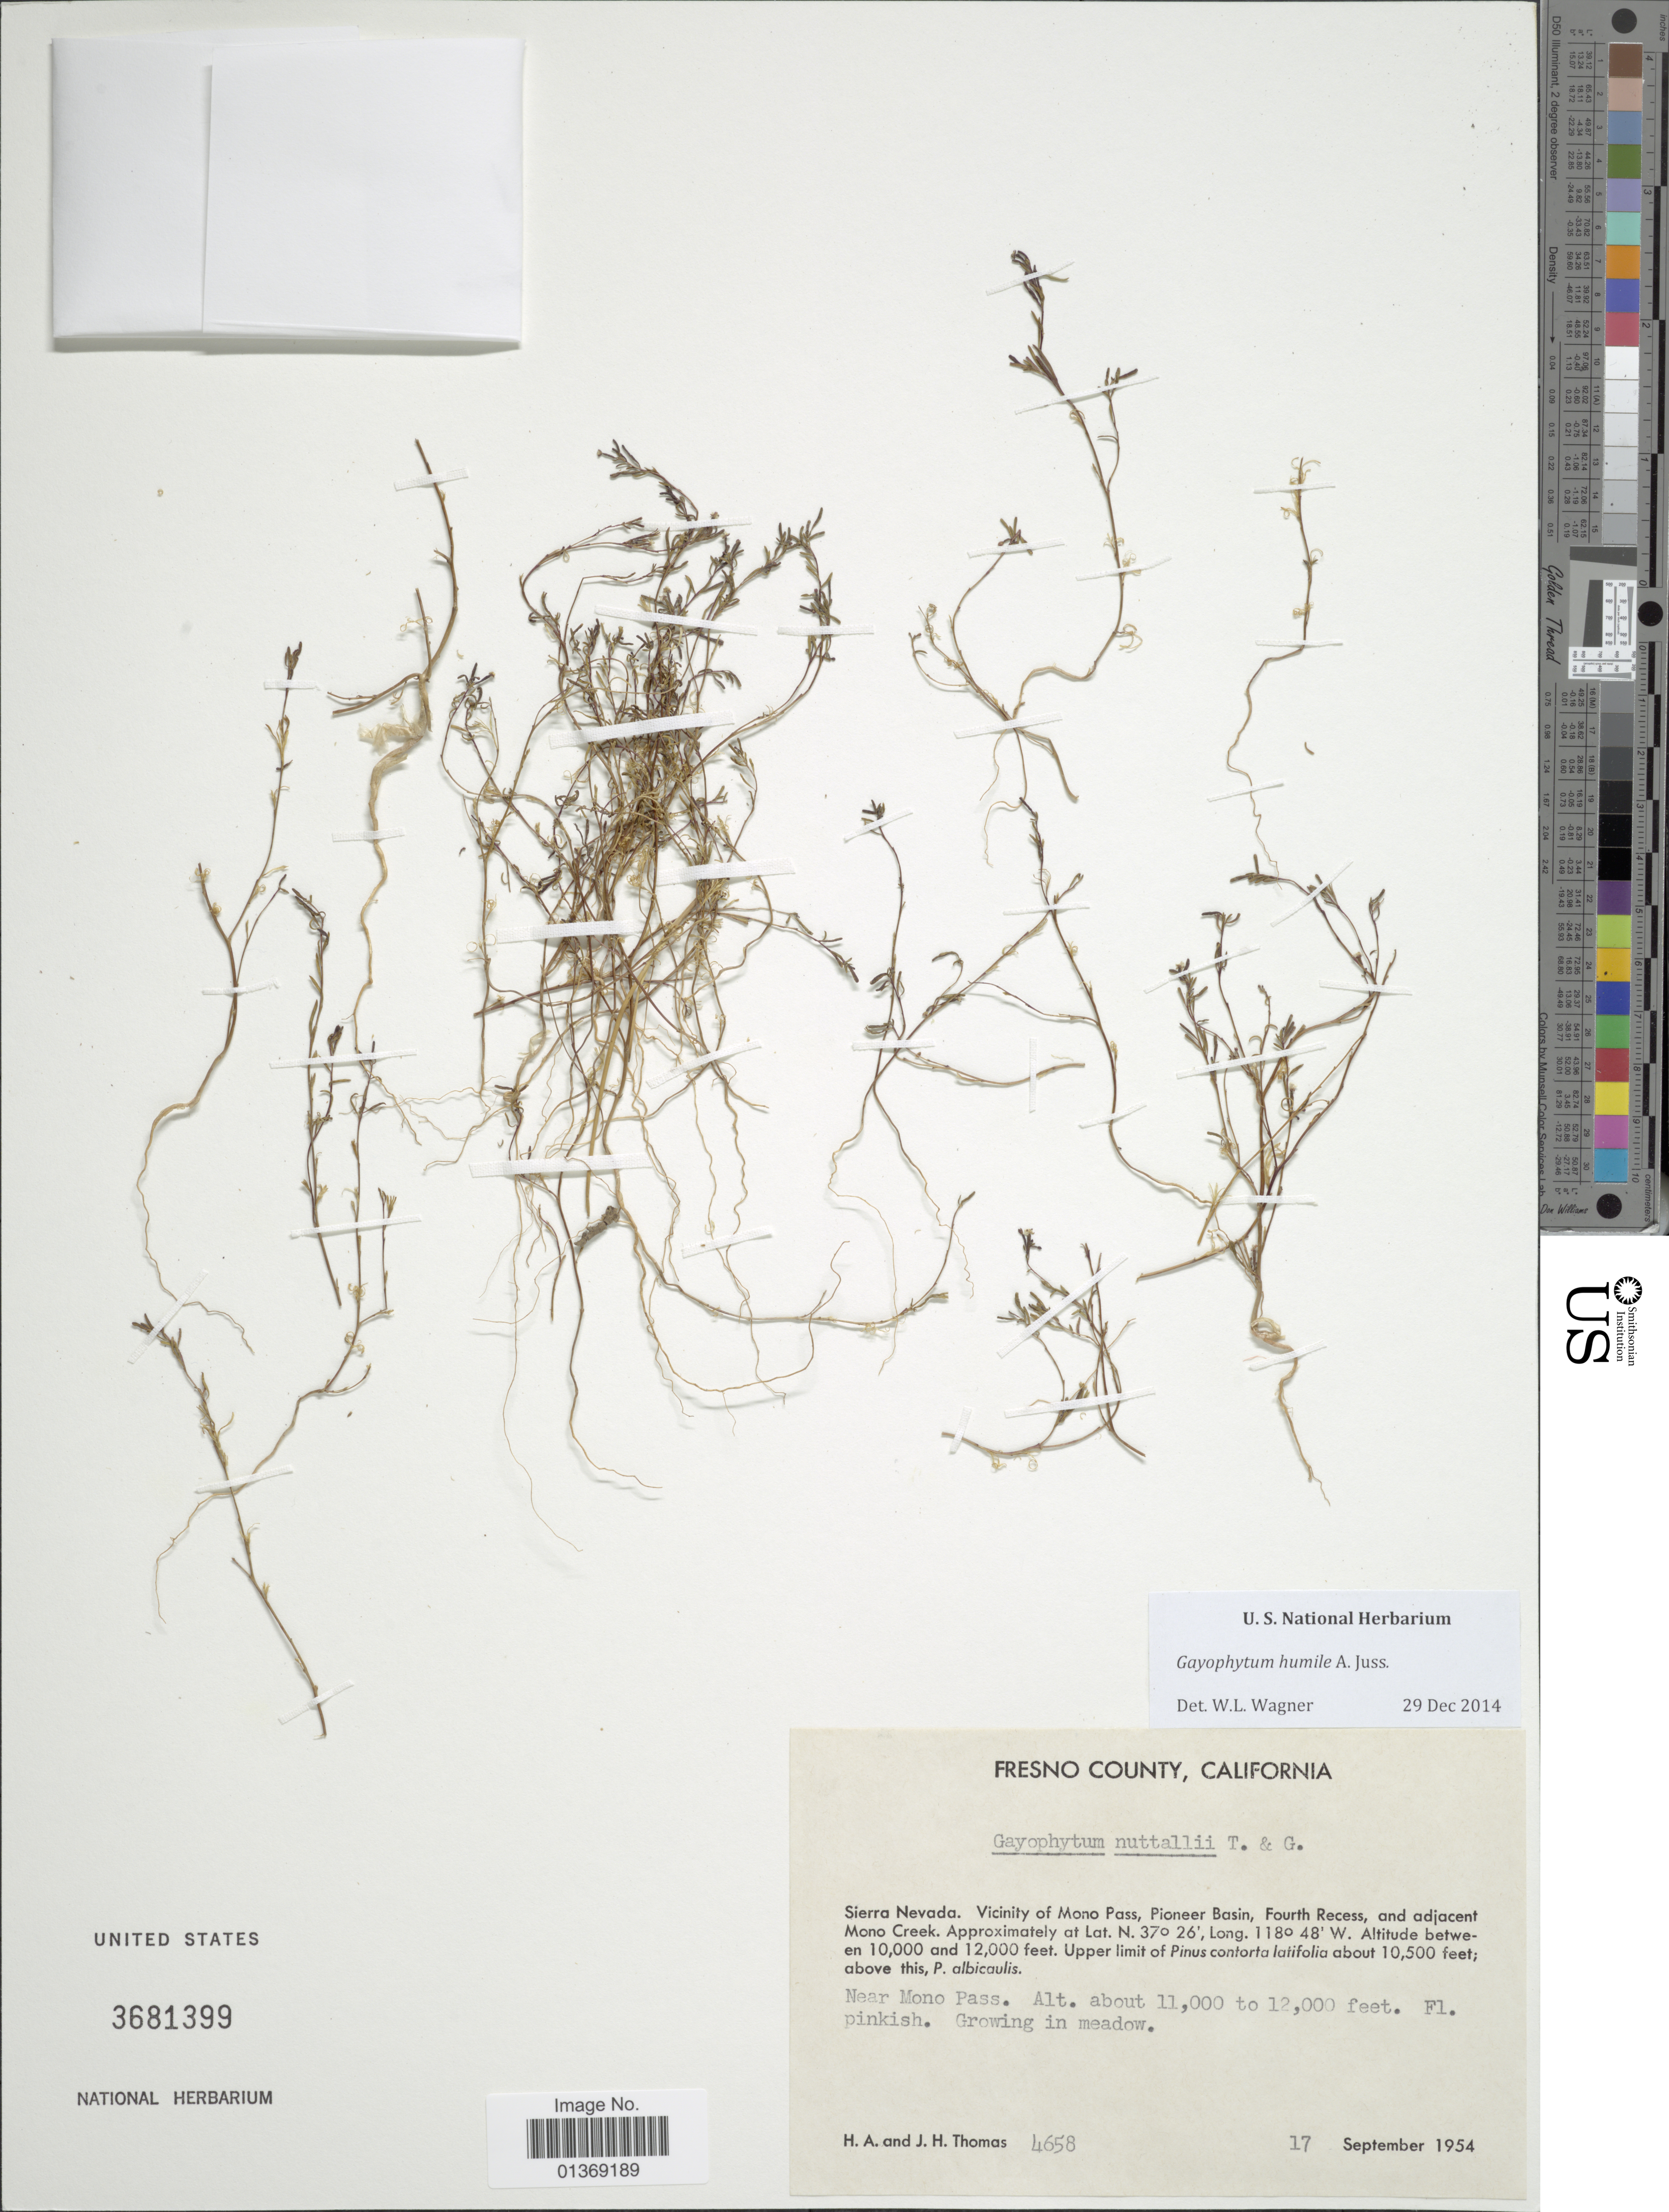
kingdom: Plantae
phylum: Tracheophyta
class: Magnoliopsida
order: Myrtales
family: Onagraceae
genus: Gayophytum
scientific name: Gayophytum humile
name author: A. Juss.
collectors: H. Thomas & J. H. Thomas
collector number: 4658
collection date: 1954-09-17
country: United States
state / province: California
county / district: Fresno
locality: Fresno County, Sierra Nevada. Vicinity of Mono Pass, Pioneer Basin, Fourth Recess, and adjacent Mono Creek, Near Mono Pass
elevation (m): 3048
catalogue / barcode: US 3681399